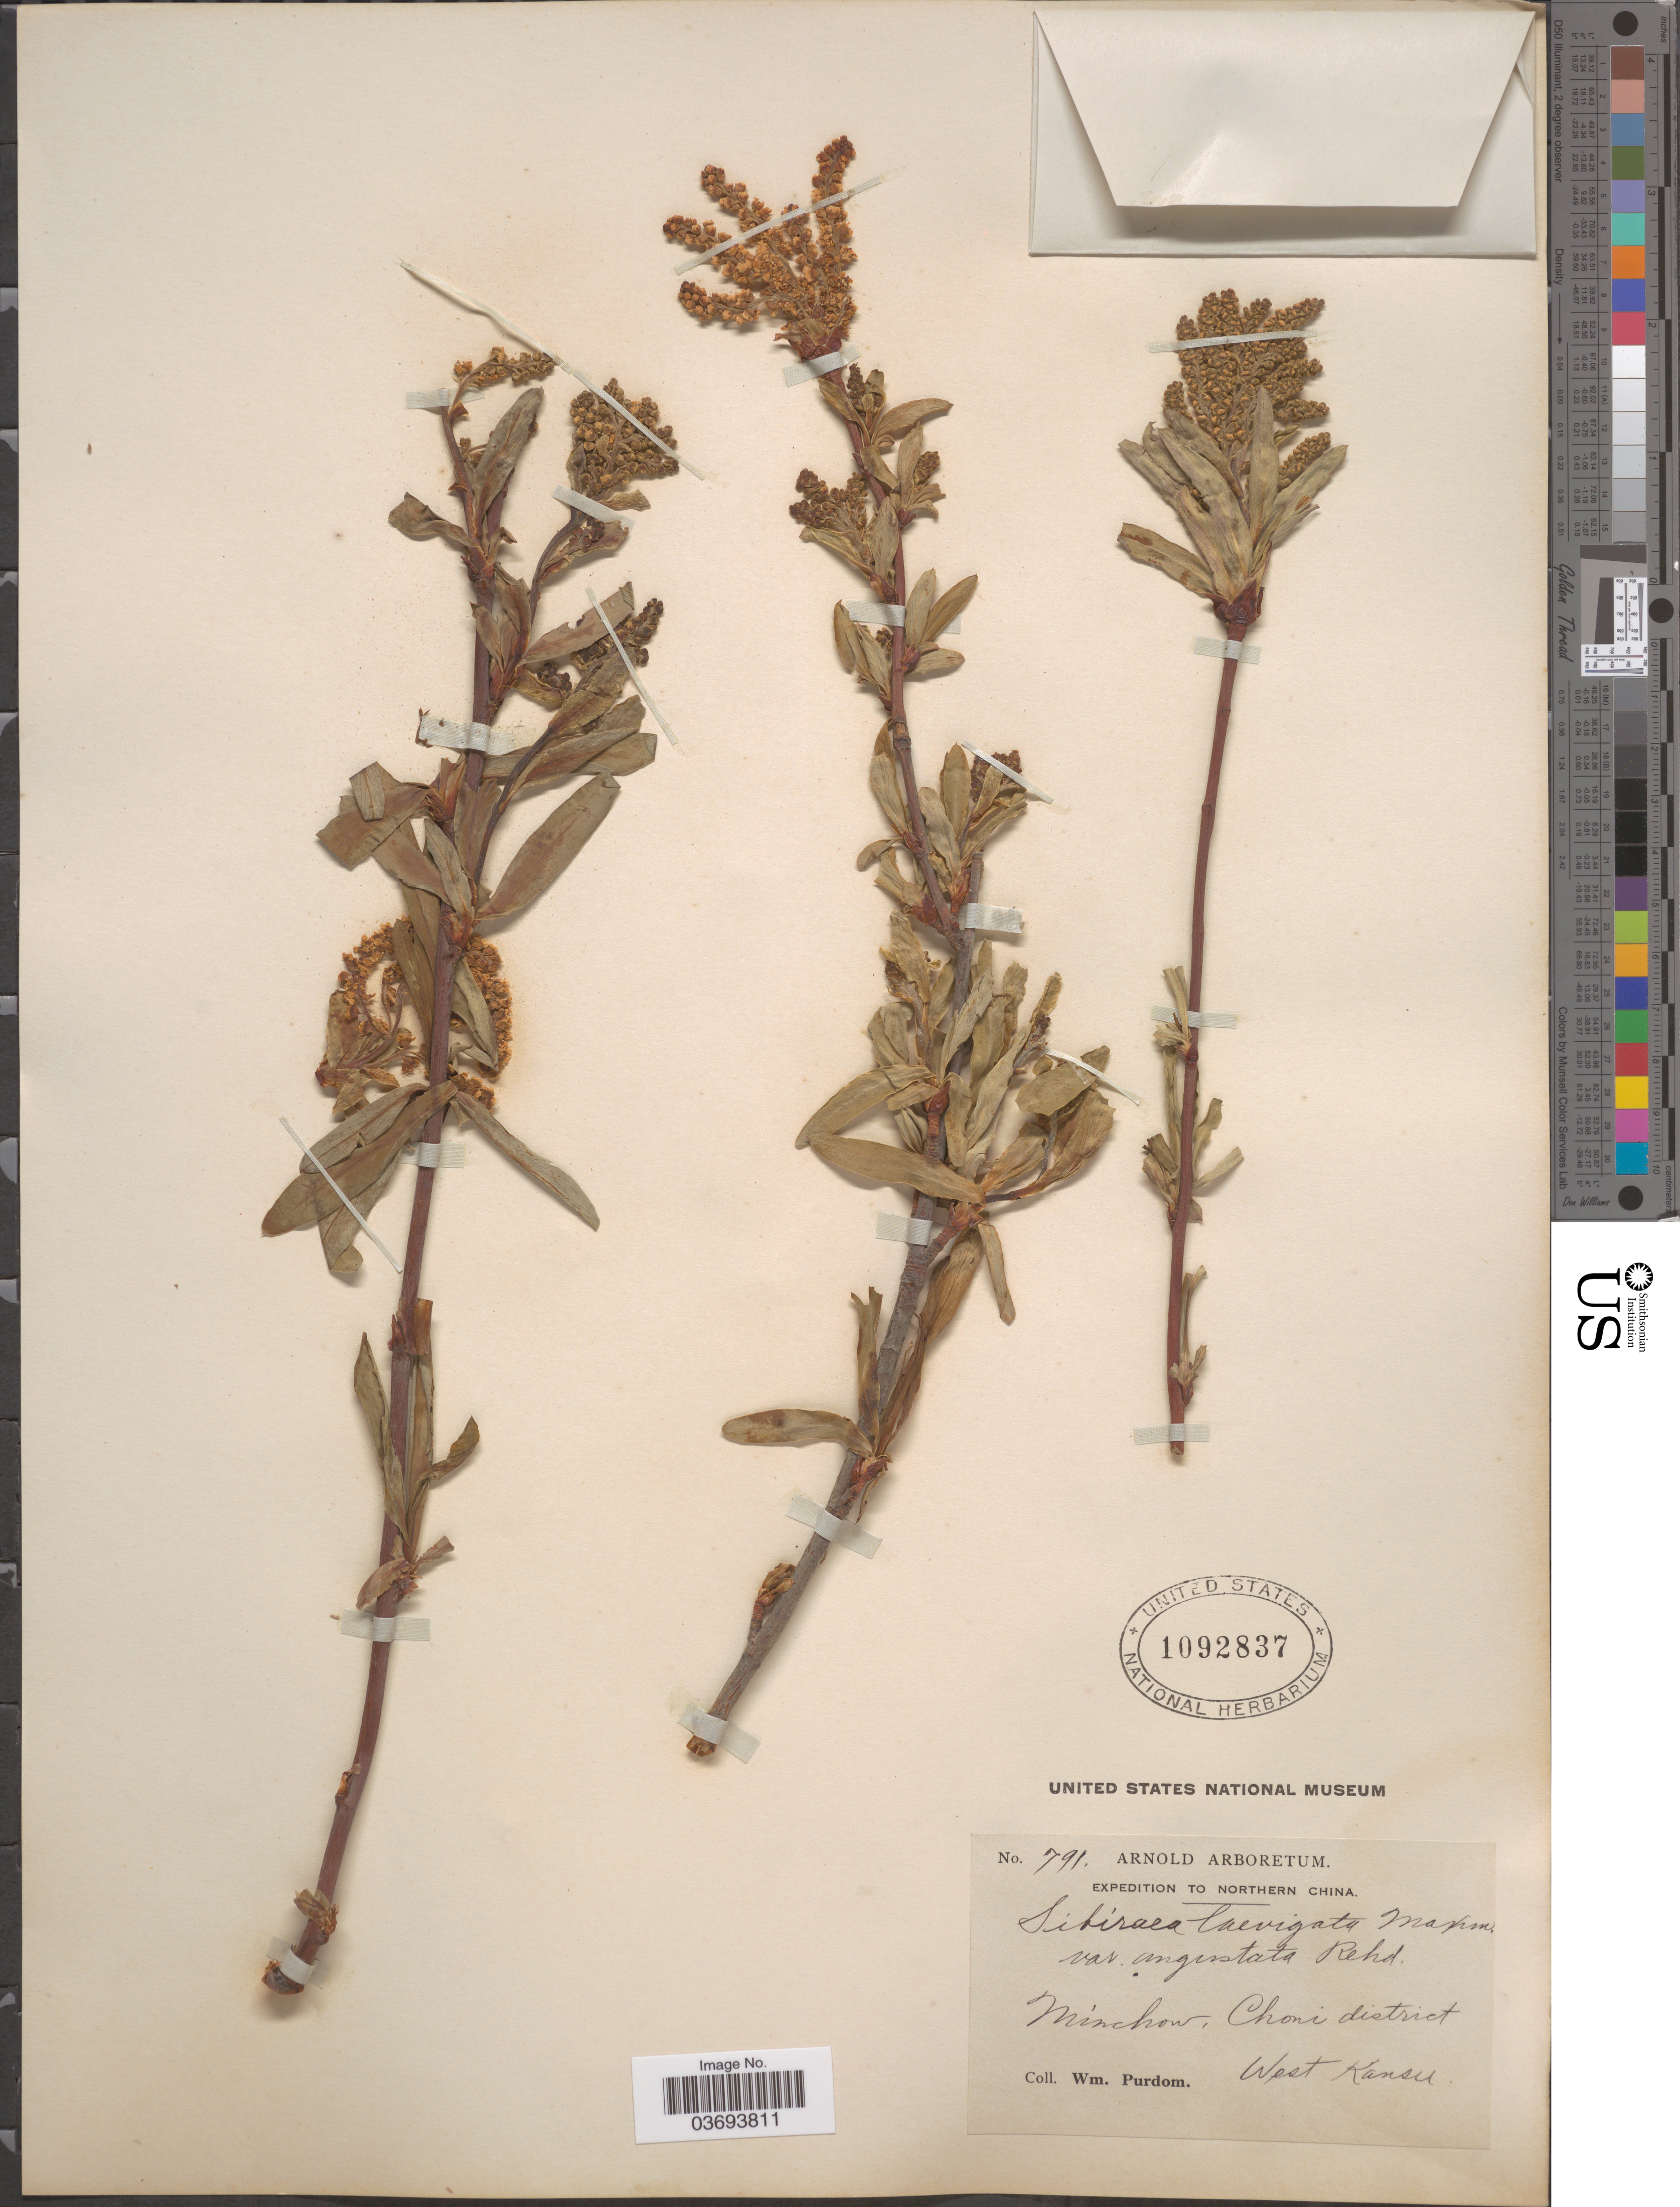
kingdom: Plantae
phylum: Tracheophyta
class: Magnoliopsida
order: Rosales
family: Rosaceae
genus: Sibiraea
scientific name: Sibiraea laevigata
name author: (L.) Maxim.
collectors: W. Purdom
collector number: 791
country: China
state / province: Gansu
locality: Northern China. Minchow. Choni district West Kansu.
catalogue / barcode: US 1092837